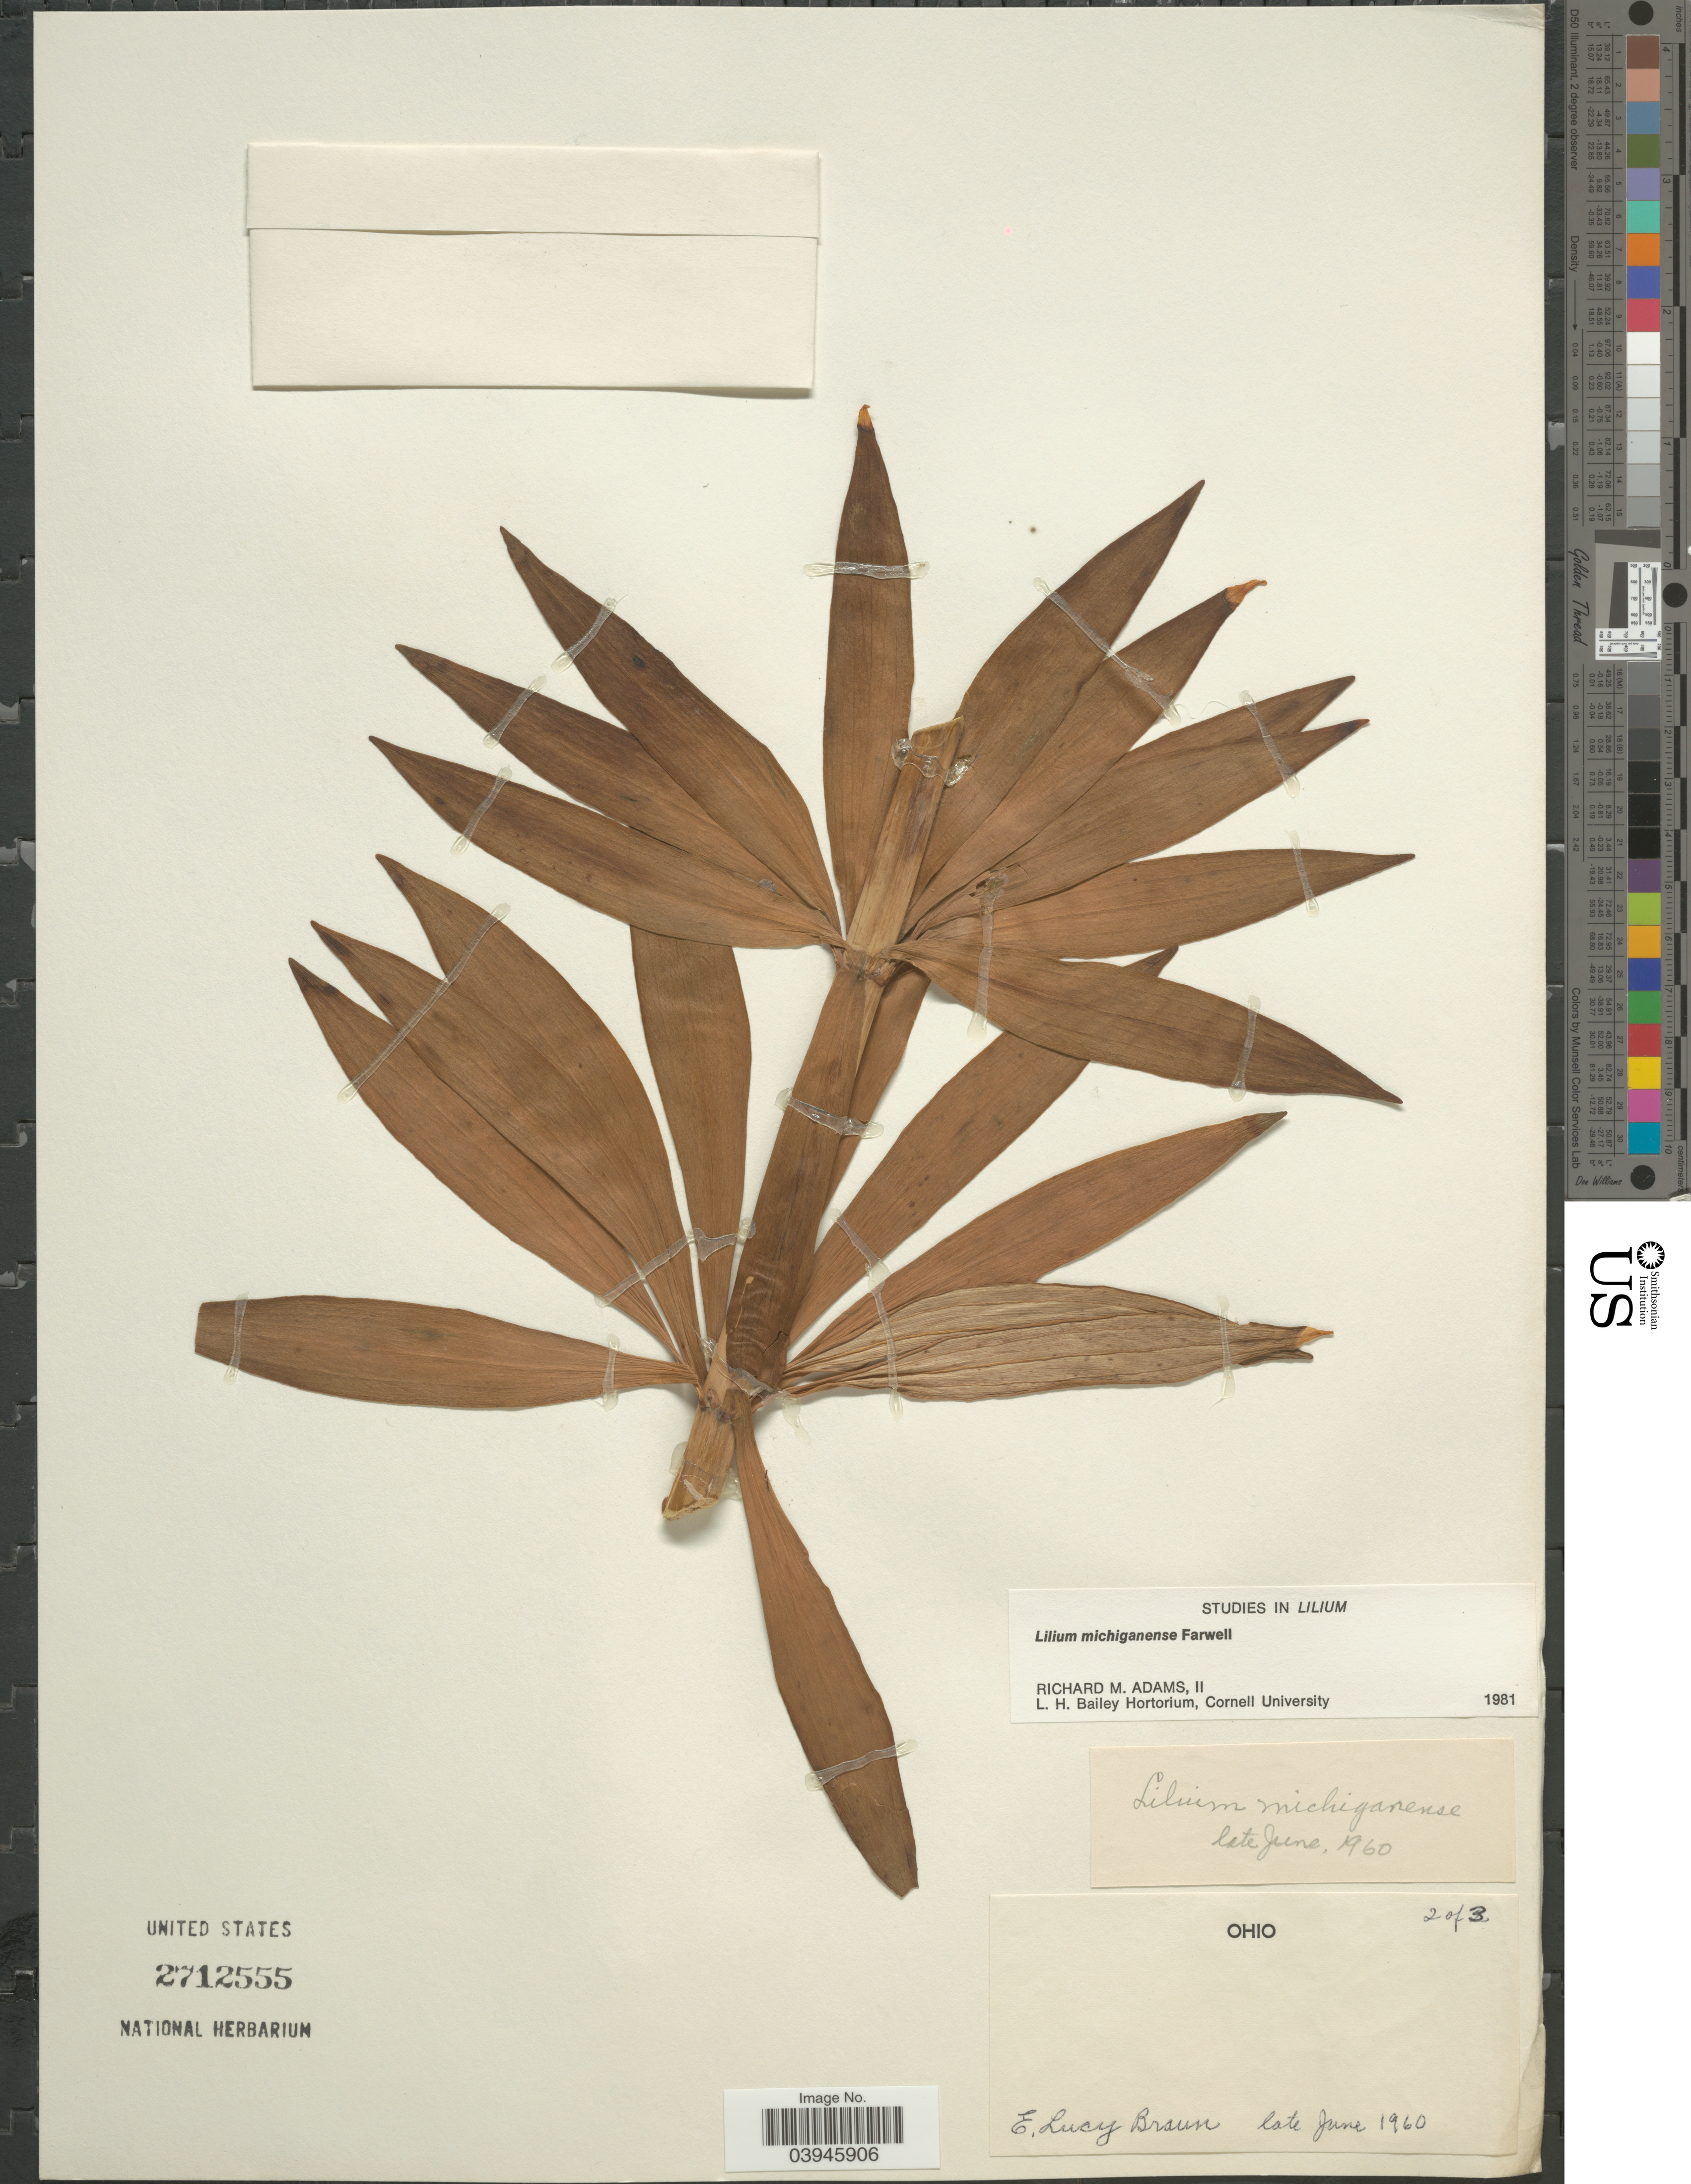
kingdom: Plantae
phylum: Tracheophyta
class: Liliopsida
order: Liliales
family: Liliaceae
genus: Lilium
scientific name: Lilium michiganense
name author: Farw.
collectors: E. L. Braun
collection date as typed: Late June 1960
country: United States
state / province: Ohio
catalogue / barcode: US 2712555